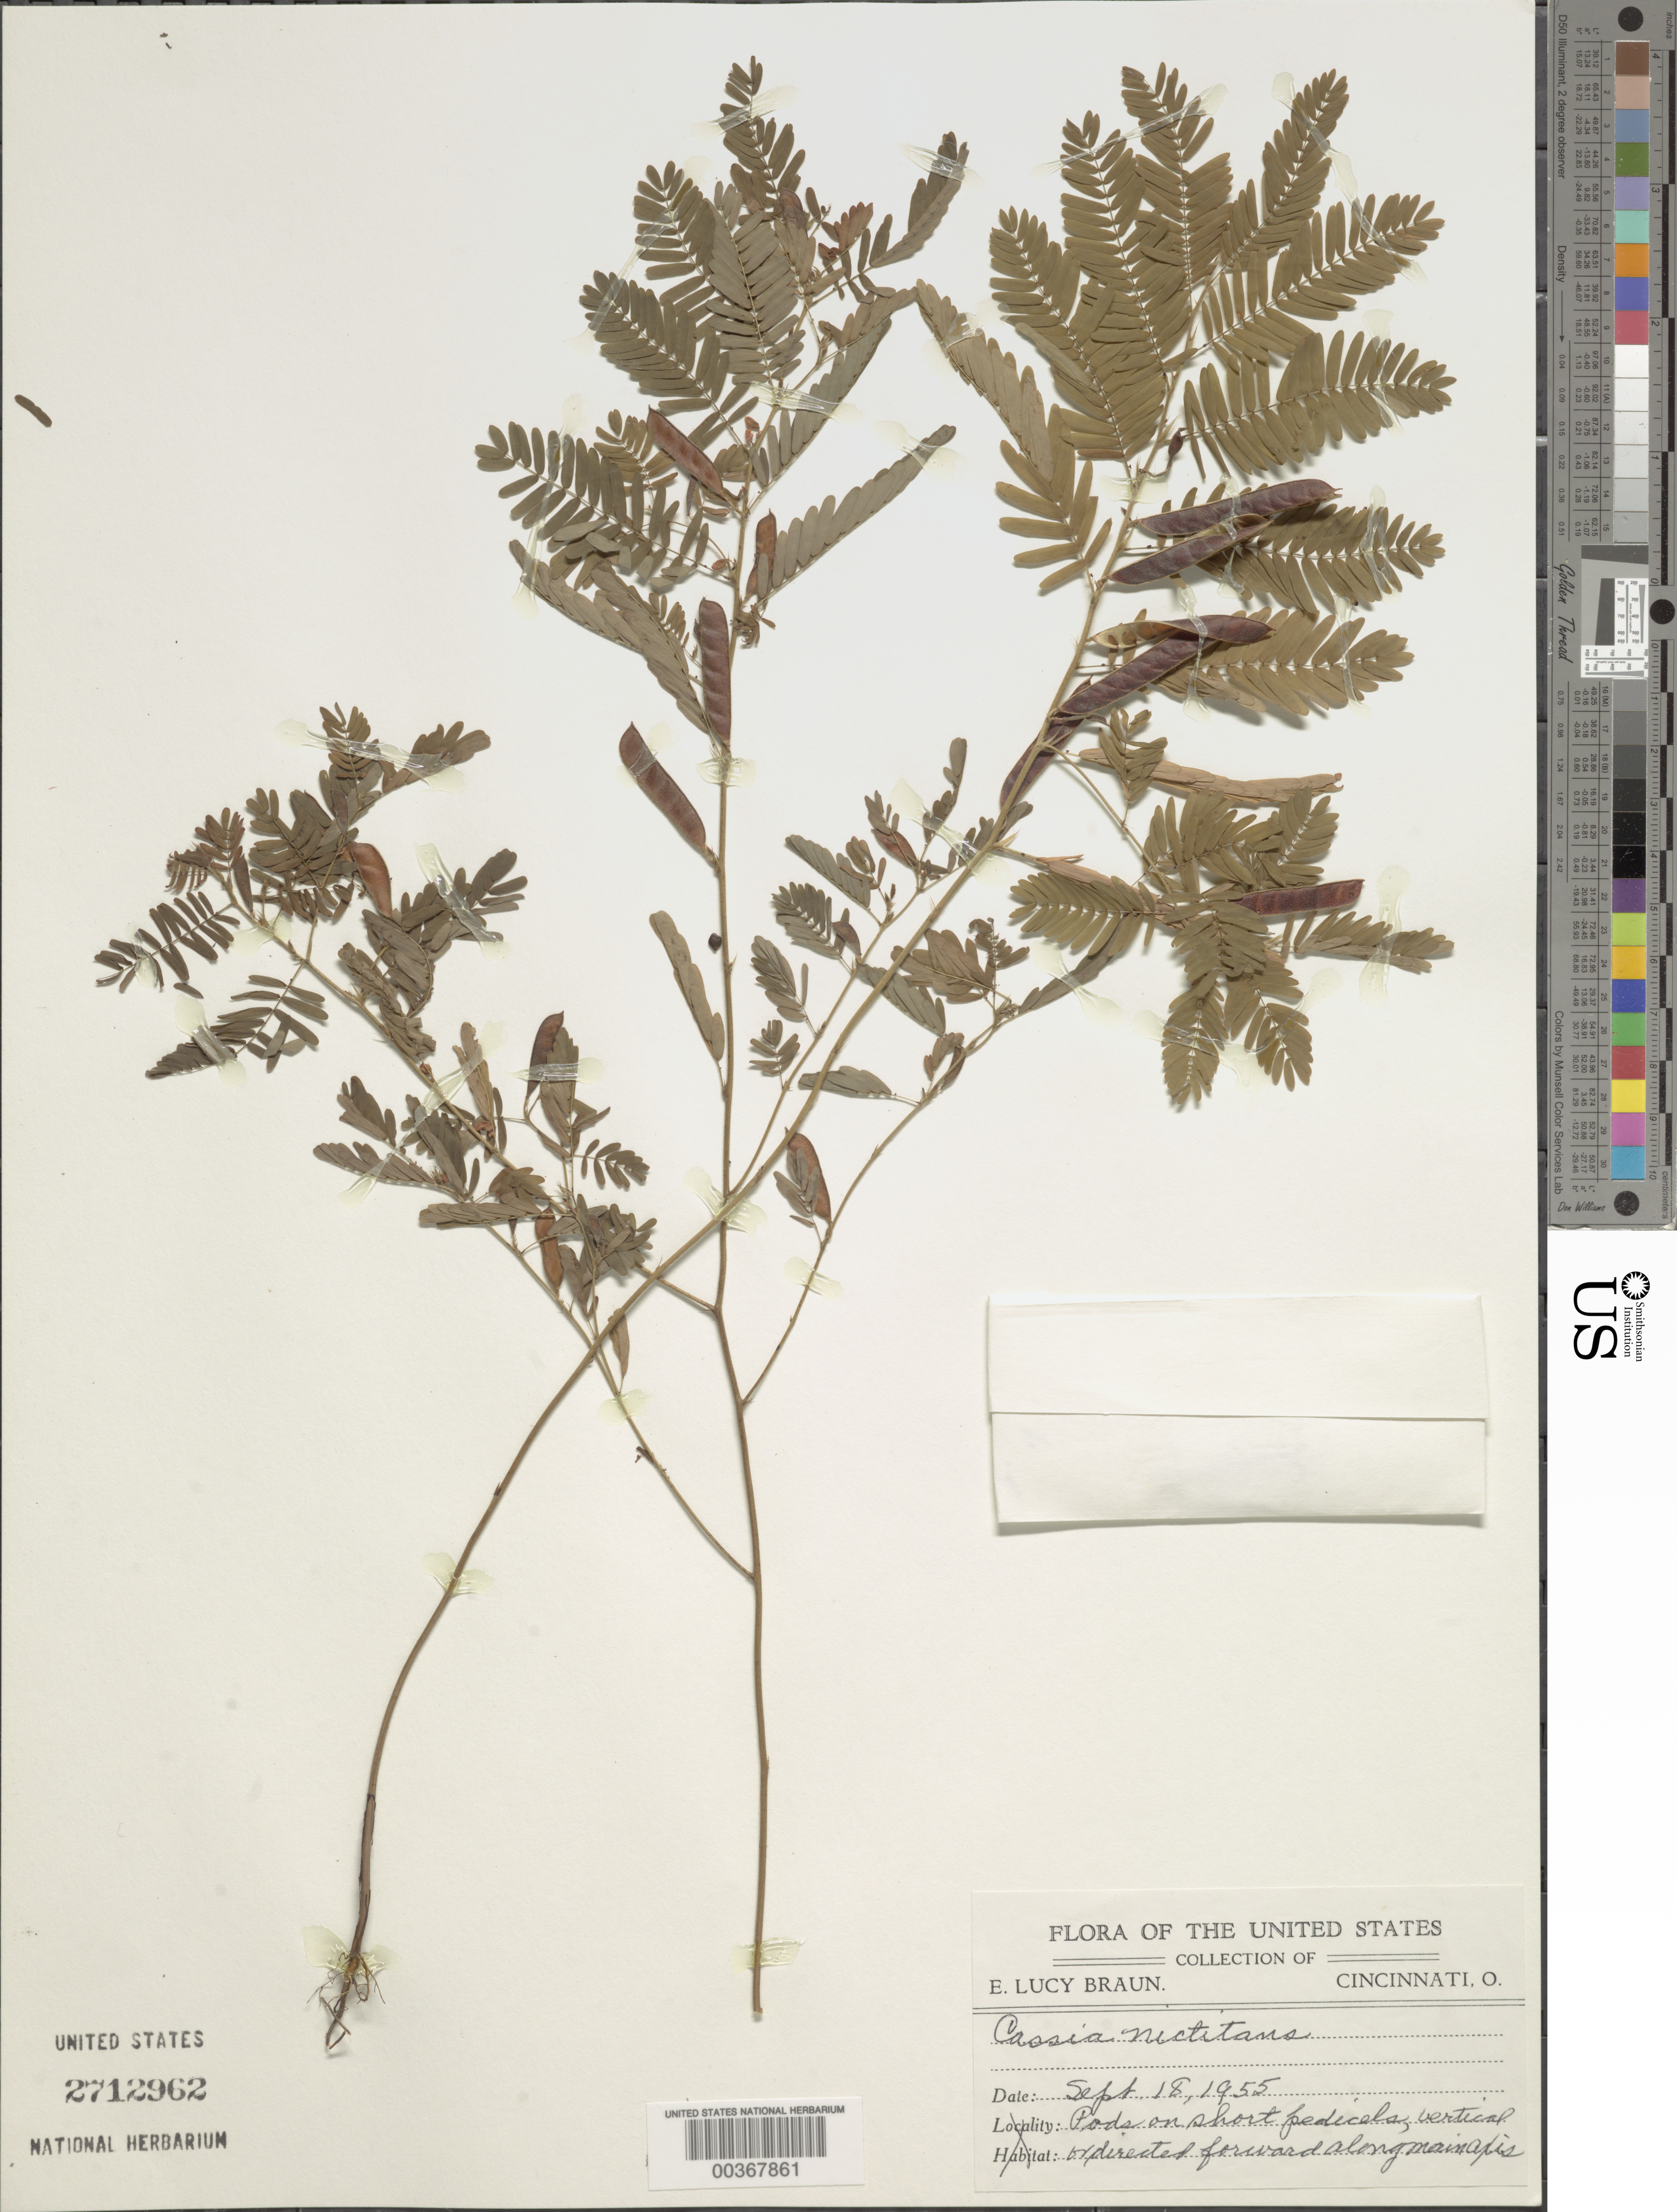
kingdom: Plantae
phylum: Tracheophyta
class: Magnoliopsida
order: Fabales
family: Fabaceae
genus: Chamaecrista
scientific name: Chamaecrista nictitans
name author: (L.) Moench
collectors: E. L. Braun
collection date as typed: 18 Sep 1955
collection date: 1955-09-18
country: United States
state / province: Washington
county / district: Spokane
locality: Spokane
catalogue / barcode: US 2712962